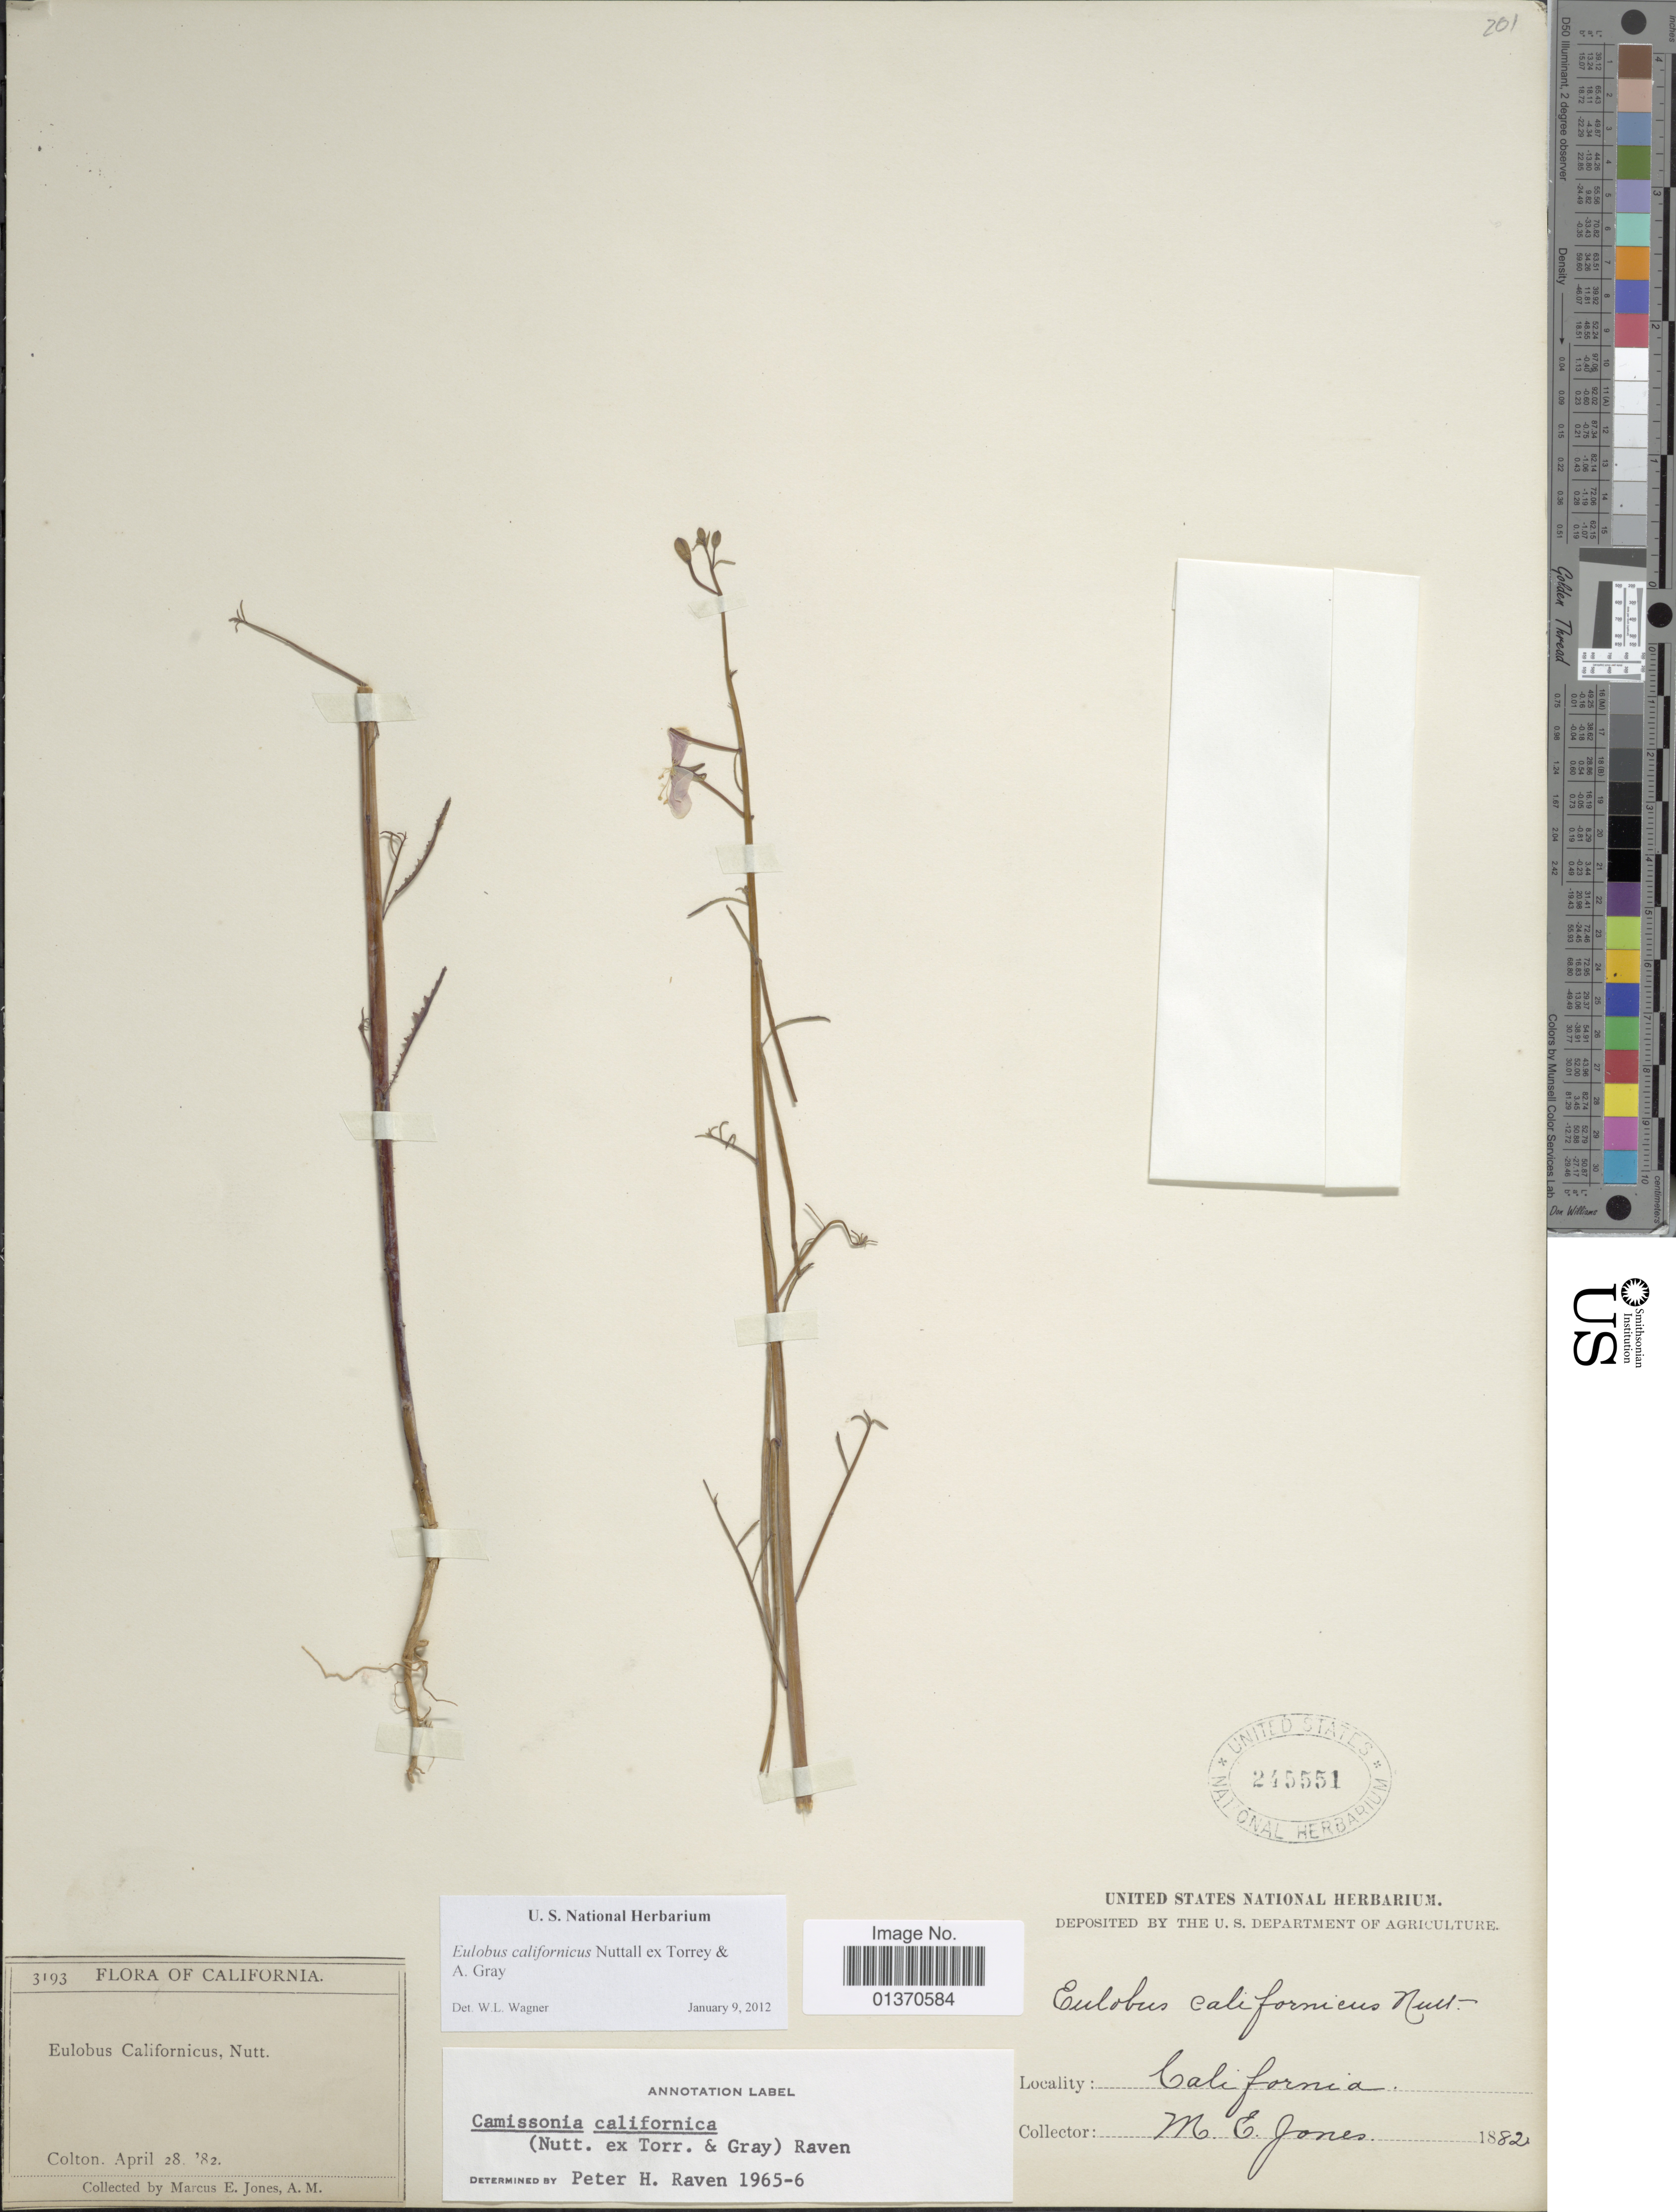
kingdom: Plantae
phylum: Tracheophyta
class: Magnoliopsida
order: Myrtales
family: Onagraceae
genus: Eulobus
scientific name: Eulobus californicus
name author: Nutt. ex Torr. & A. Gray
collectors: M. E. Jones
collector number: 3193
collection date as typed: Transcribed d/m/y: 28/4/82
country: United States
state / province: California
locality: Colton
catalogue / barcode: US 245551